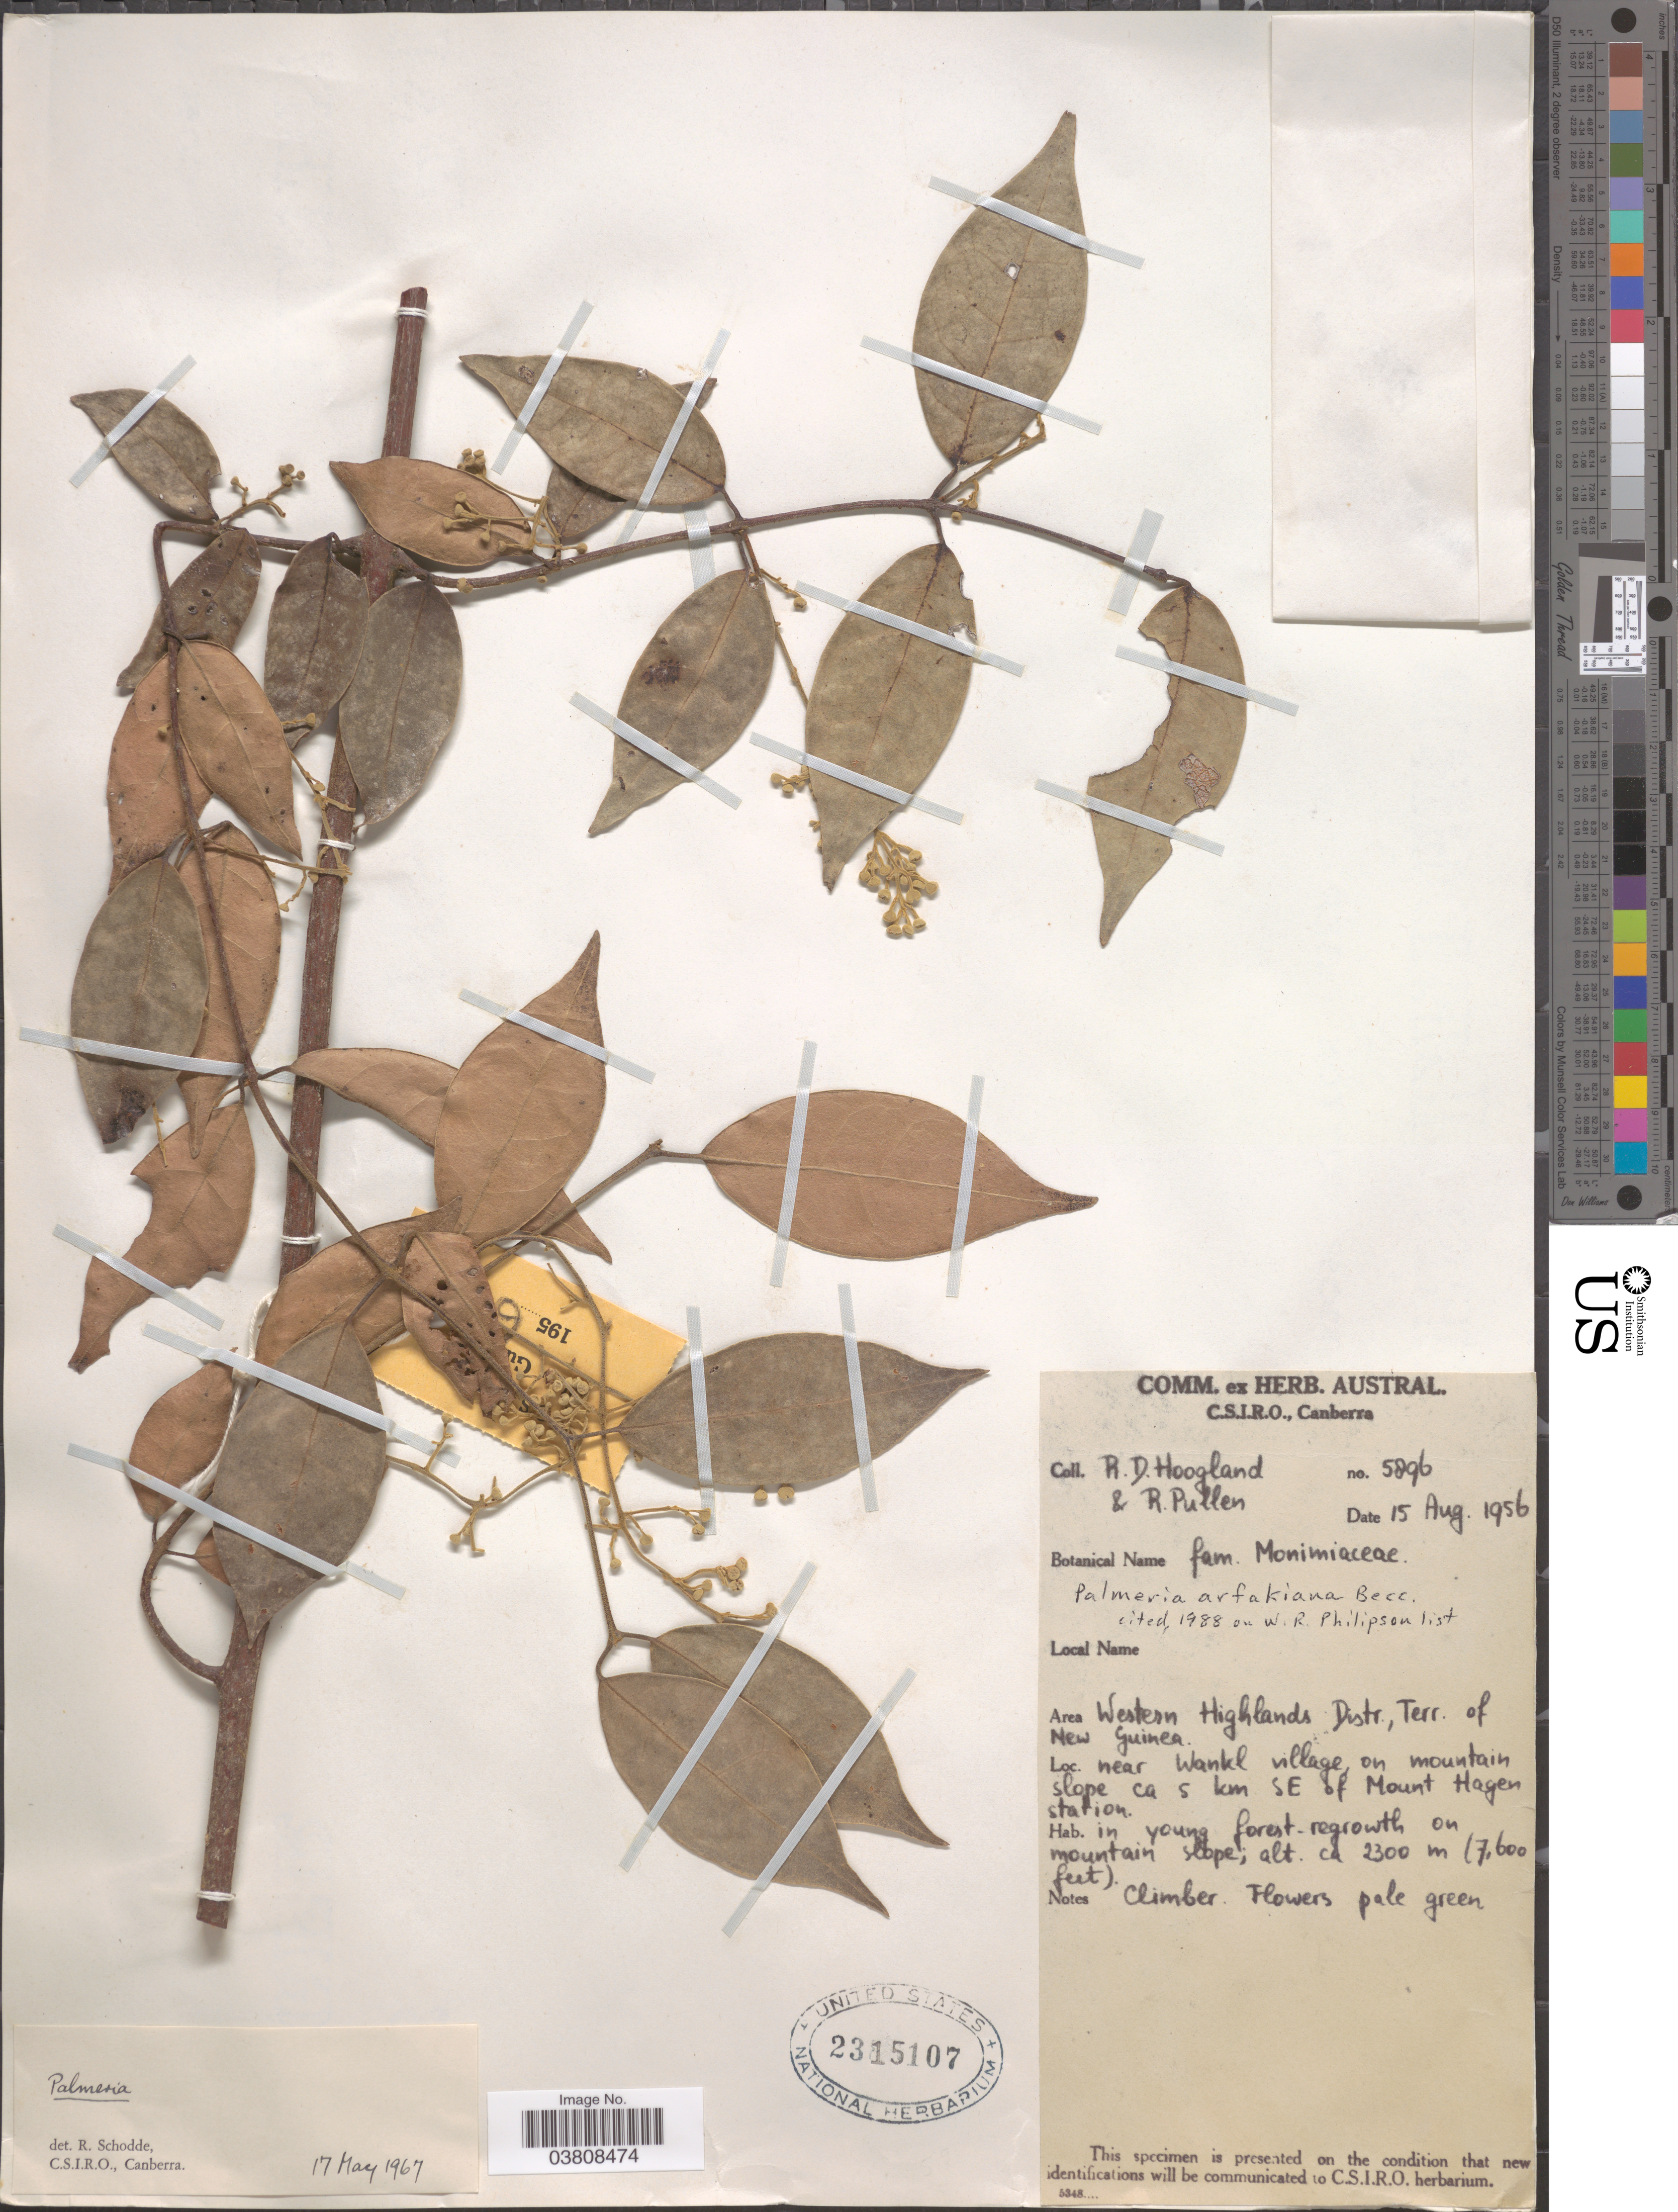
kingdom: Plantae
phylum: Tracheophyta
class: Magnoliopsida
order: Laurales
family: Monimiaceae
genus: Palmeria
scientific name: Palmeria arfakiana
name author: Becc. & A.C. Sm.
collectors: R. D. Hoogland & R. Pullen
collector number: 5896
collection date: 1956-08-15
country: Papua New Guinea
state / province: Western Highlands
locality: Area Western Highlands Distr., Terr. of New Guinea. Near Wankl village, on mountain slope ca 5 km SE of Mount Hagen station.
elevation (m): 2300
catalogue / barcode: US 2315107